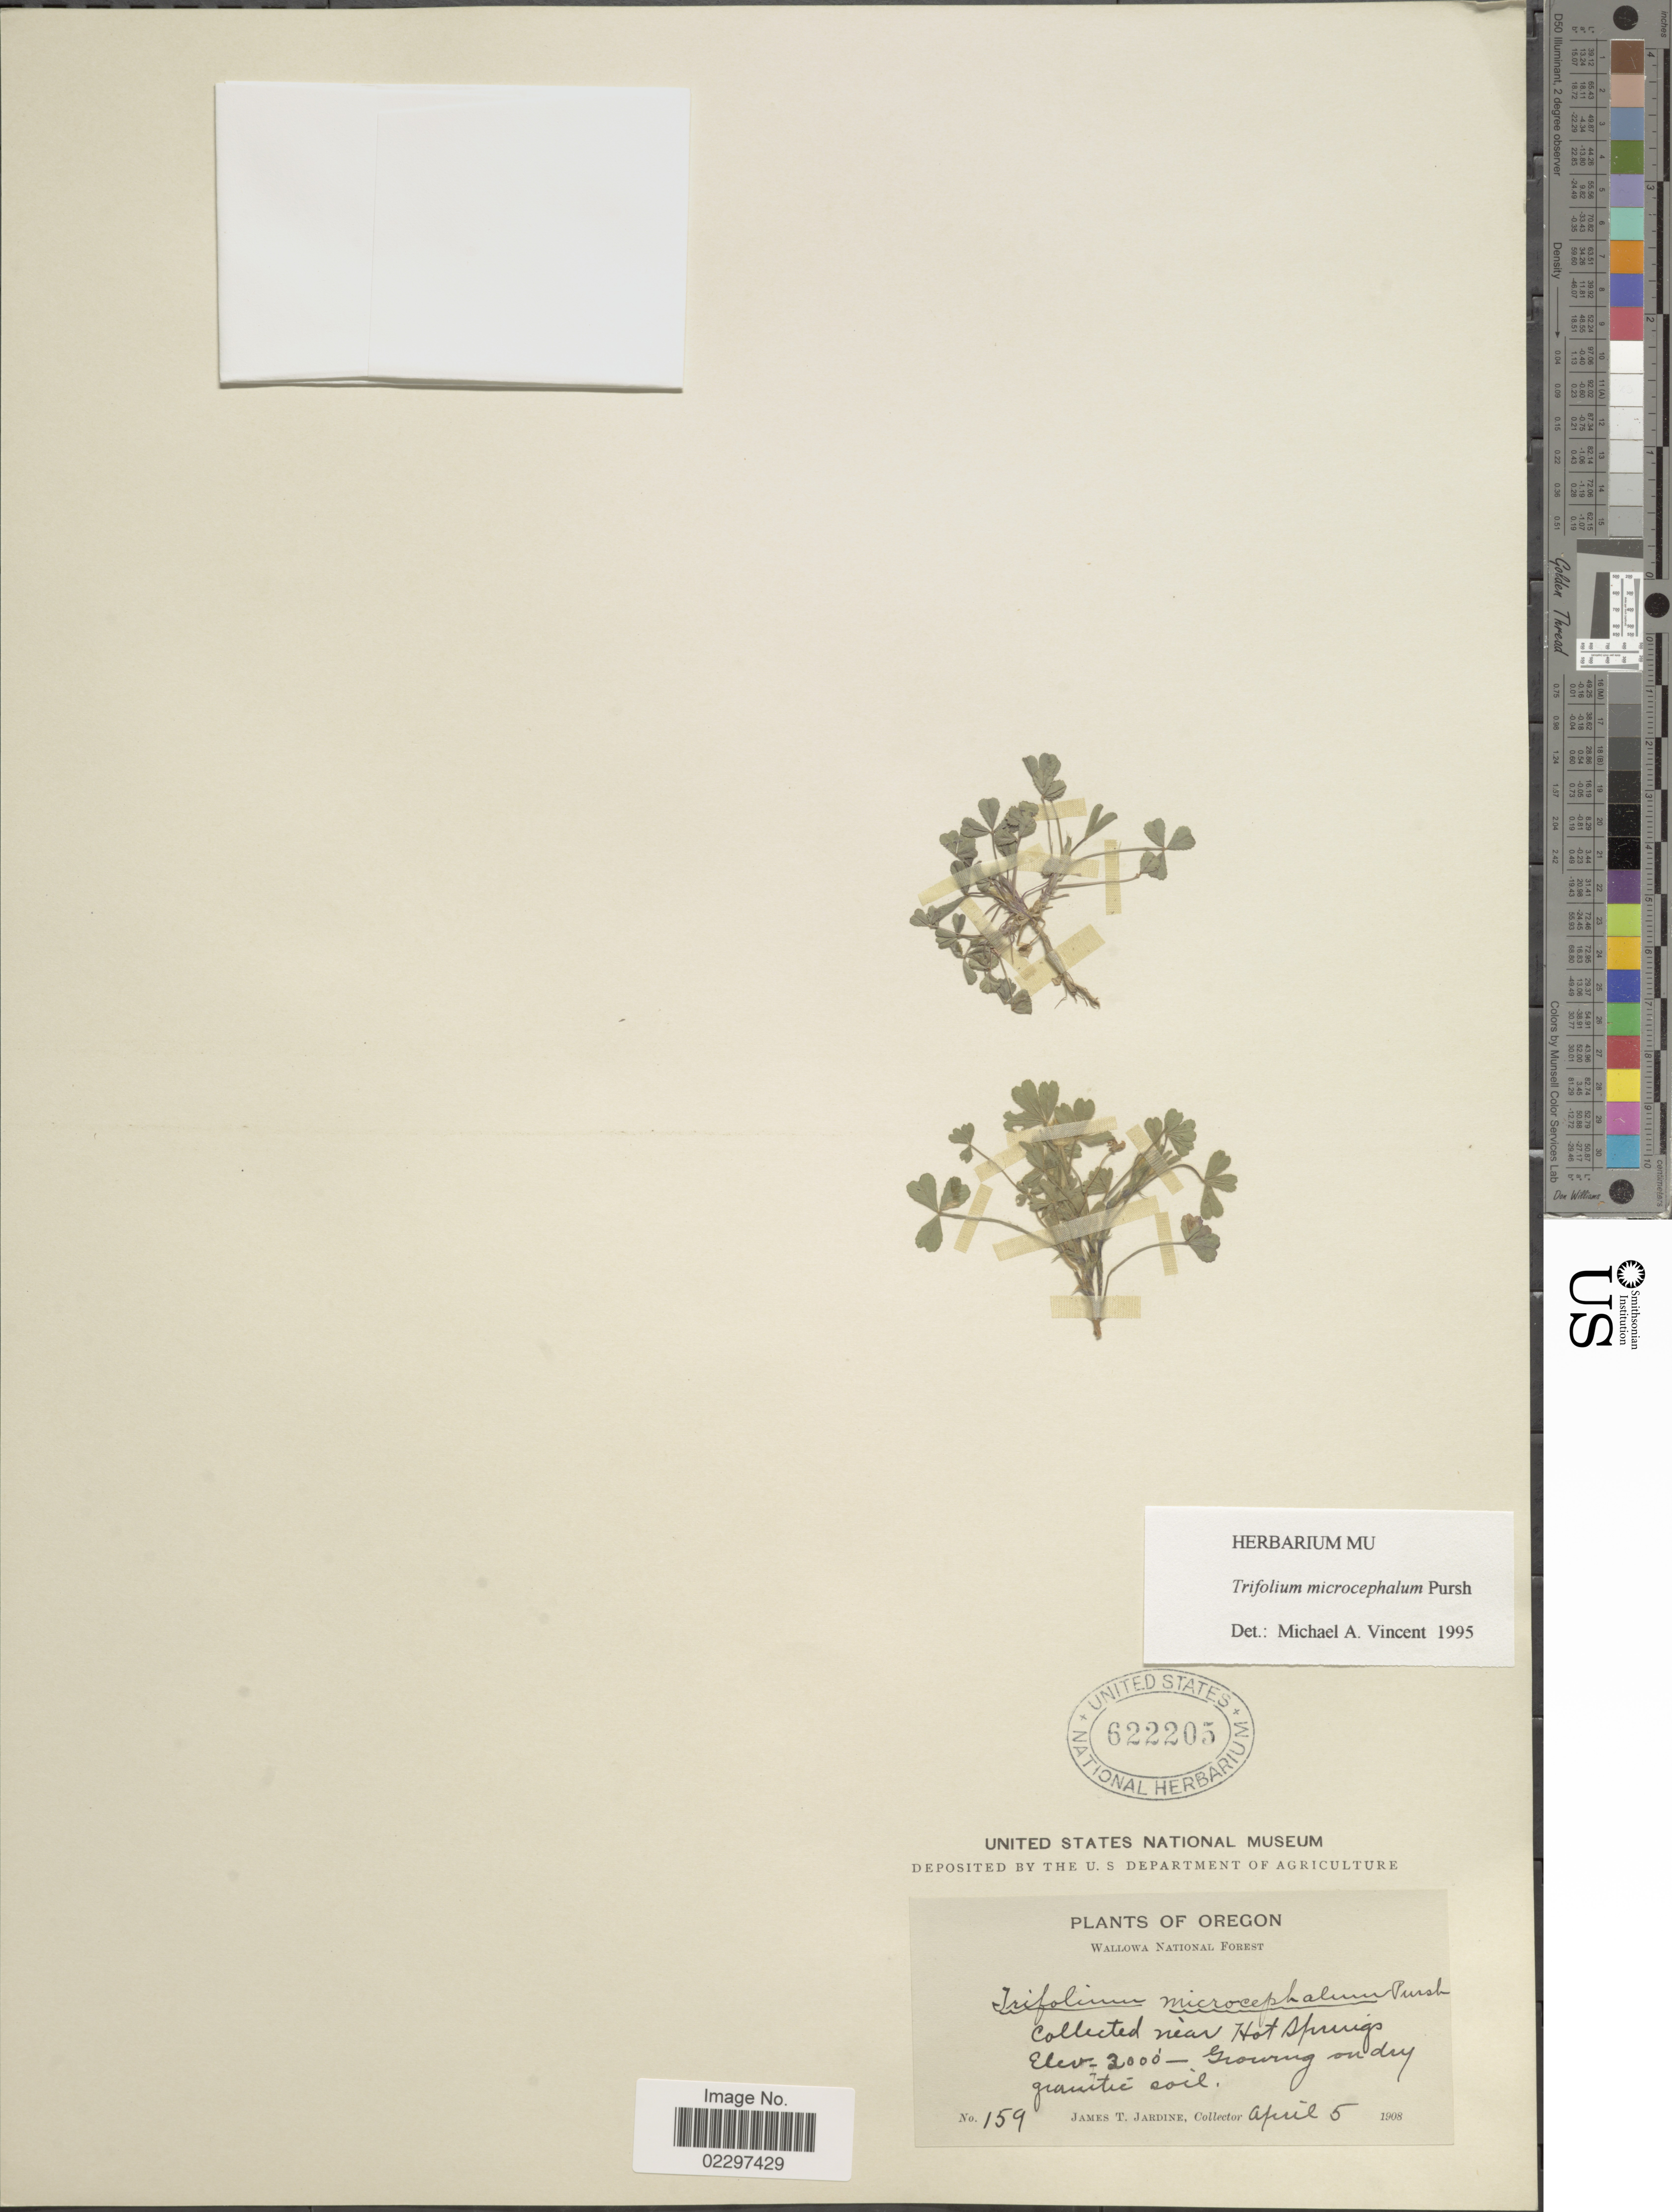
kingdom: Plantae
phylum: Tracheophyta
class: Magnoliopsida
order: Fabales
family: Fabaceae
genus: Trifolium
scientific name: Trifolium microcephalum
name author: Pursh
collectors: J. T. Jardine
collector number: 159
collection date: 1908-04-05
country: United States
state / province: Oregon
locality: Wallowa National Forest. Collected near Hot Springs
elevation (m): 914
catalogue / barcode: US 622205